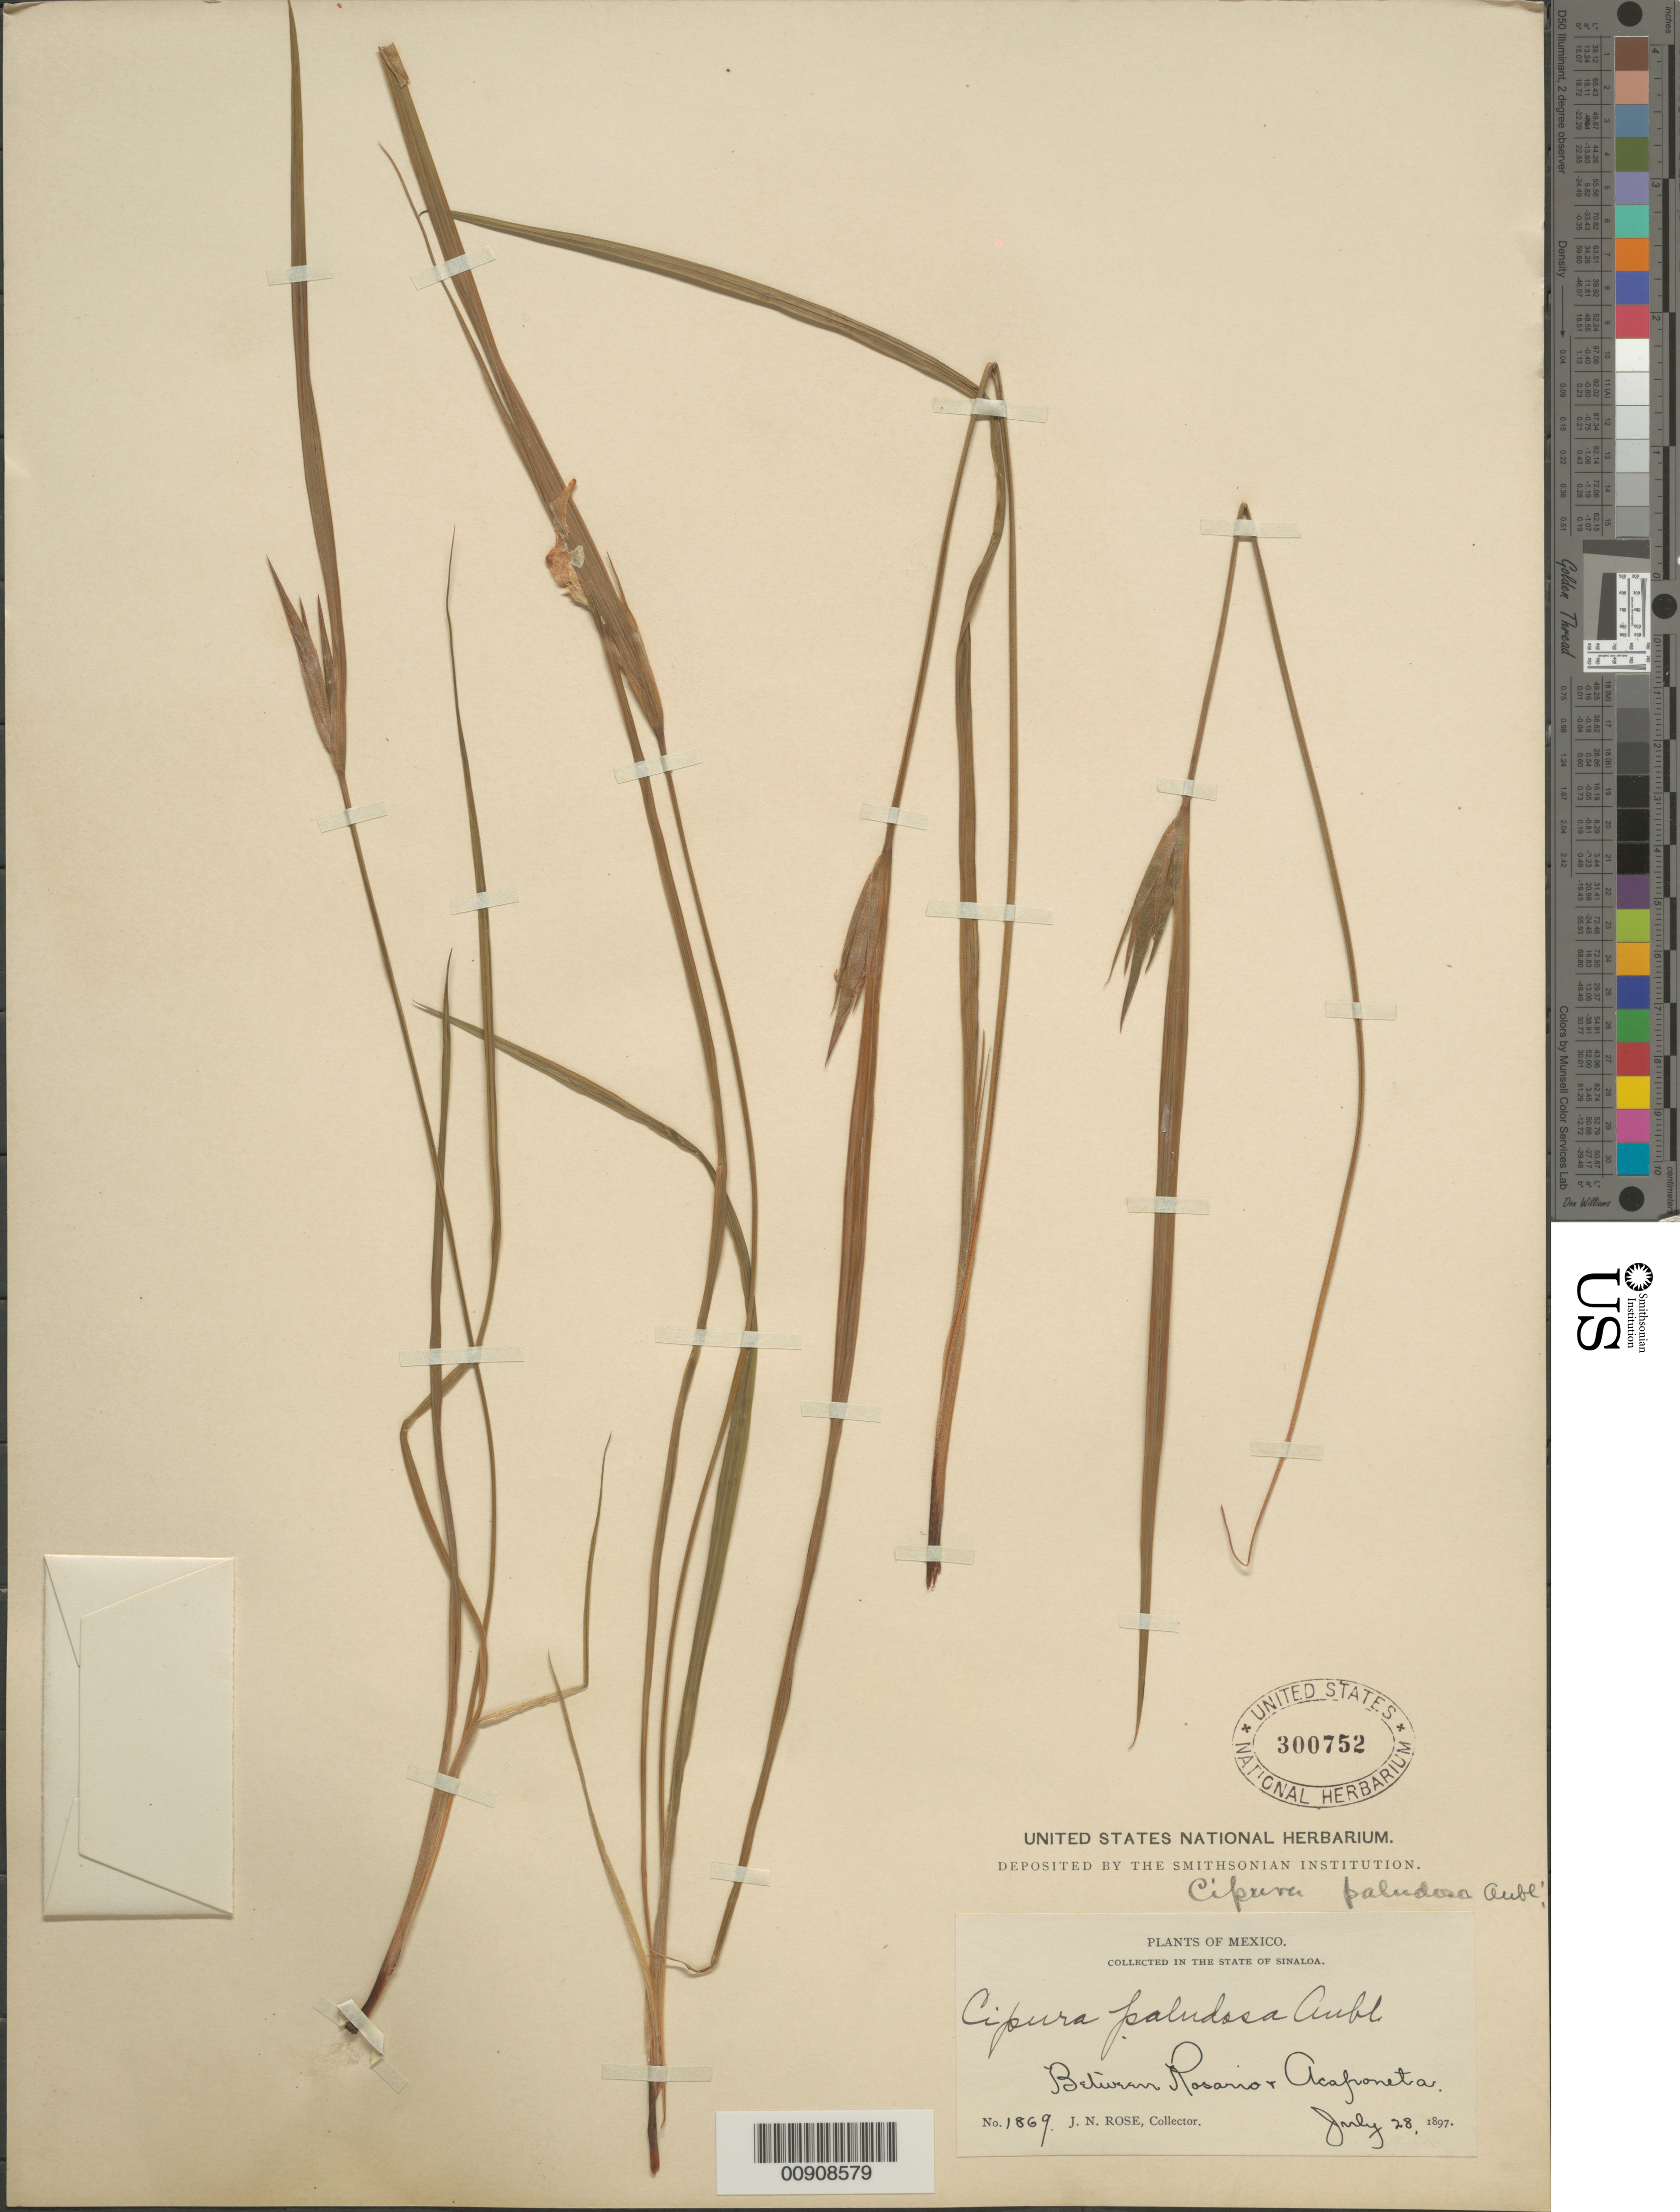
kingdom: Plantae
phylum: Tracheophyta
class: Liliopsida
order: Asparagales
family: Iridaceae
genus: Cipura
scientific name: Cipura paludosa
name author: Aubl.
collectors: J. N. Rose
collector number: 1869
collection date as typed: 28 Jul 1897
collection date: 1897-07-28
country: Mexico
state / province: Sinaloa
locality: Sinaloa: Between Rosario & Acaponeta.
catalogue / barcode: US 300752